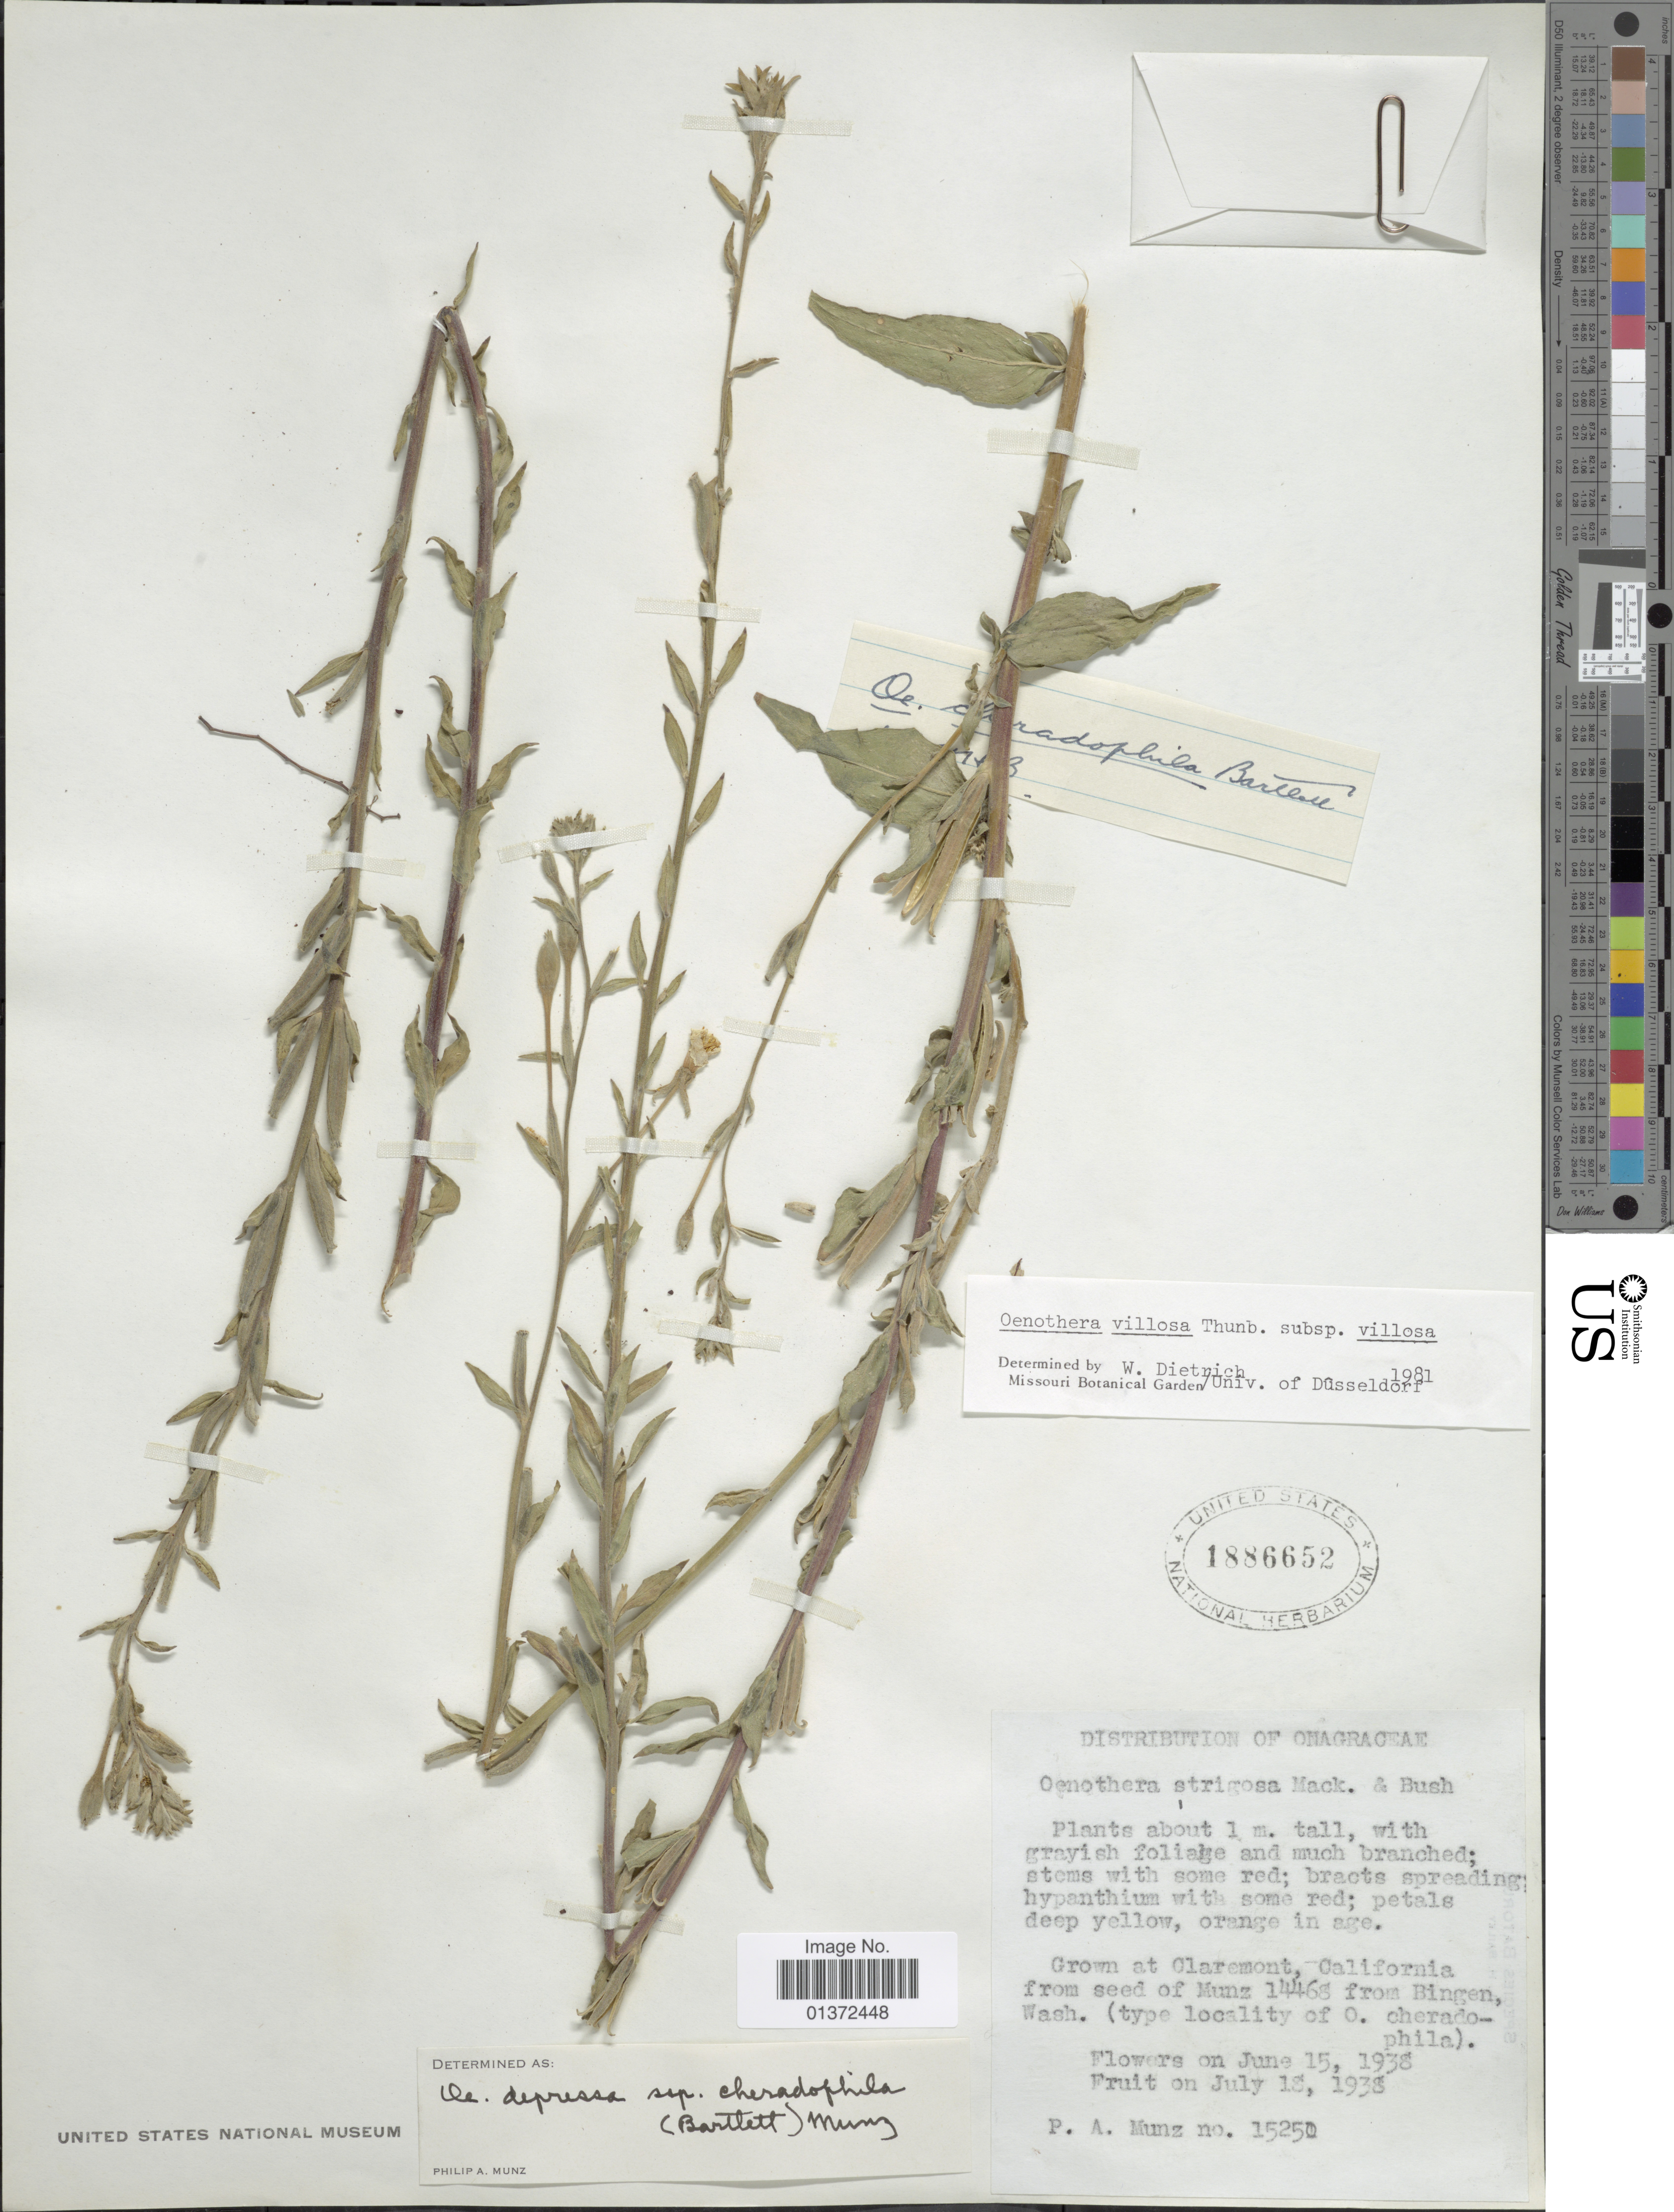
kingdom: Plantae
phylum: Tracheophyta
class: Magnoliopsida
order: Myrtales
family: Onagraceae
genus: Oenothera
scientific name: Oenothera villosa subsp. villosa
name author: Thunb.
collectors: P. A. Munz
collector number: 15250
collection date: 1938-06-15/1938-07-18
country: United States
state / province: California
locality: Claremont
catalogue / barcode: US 1886652